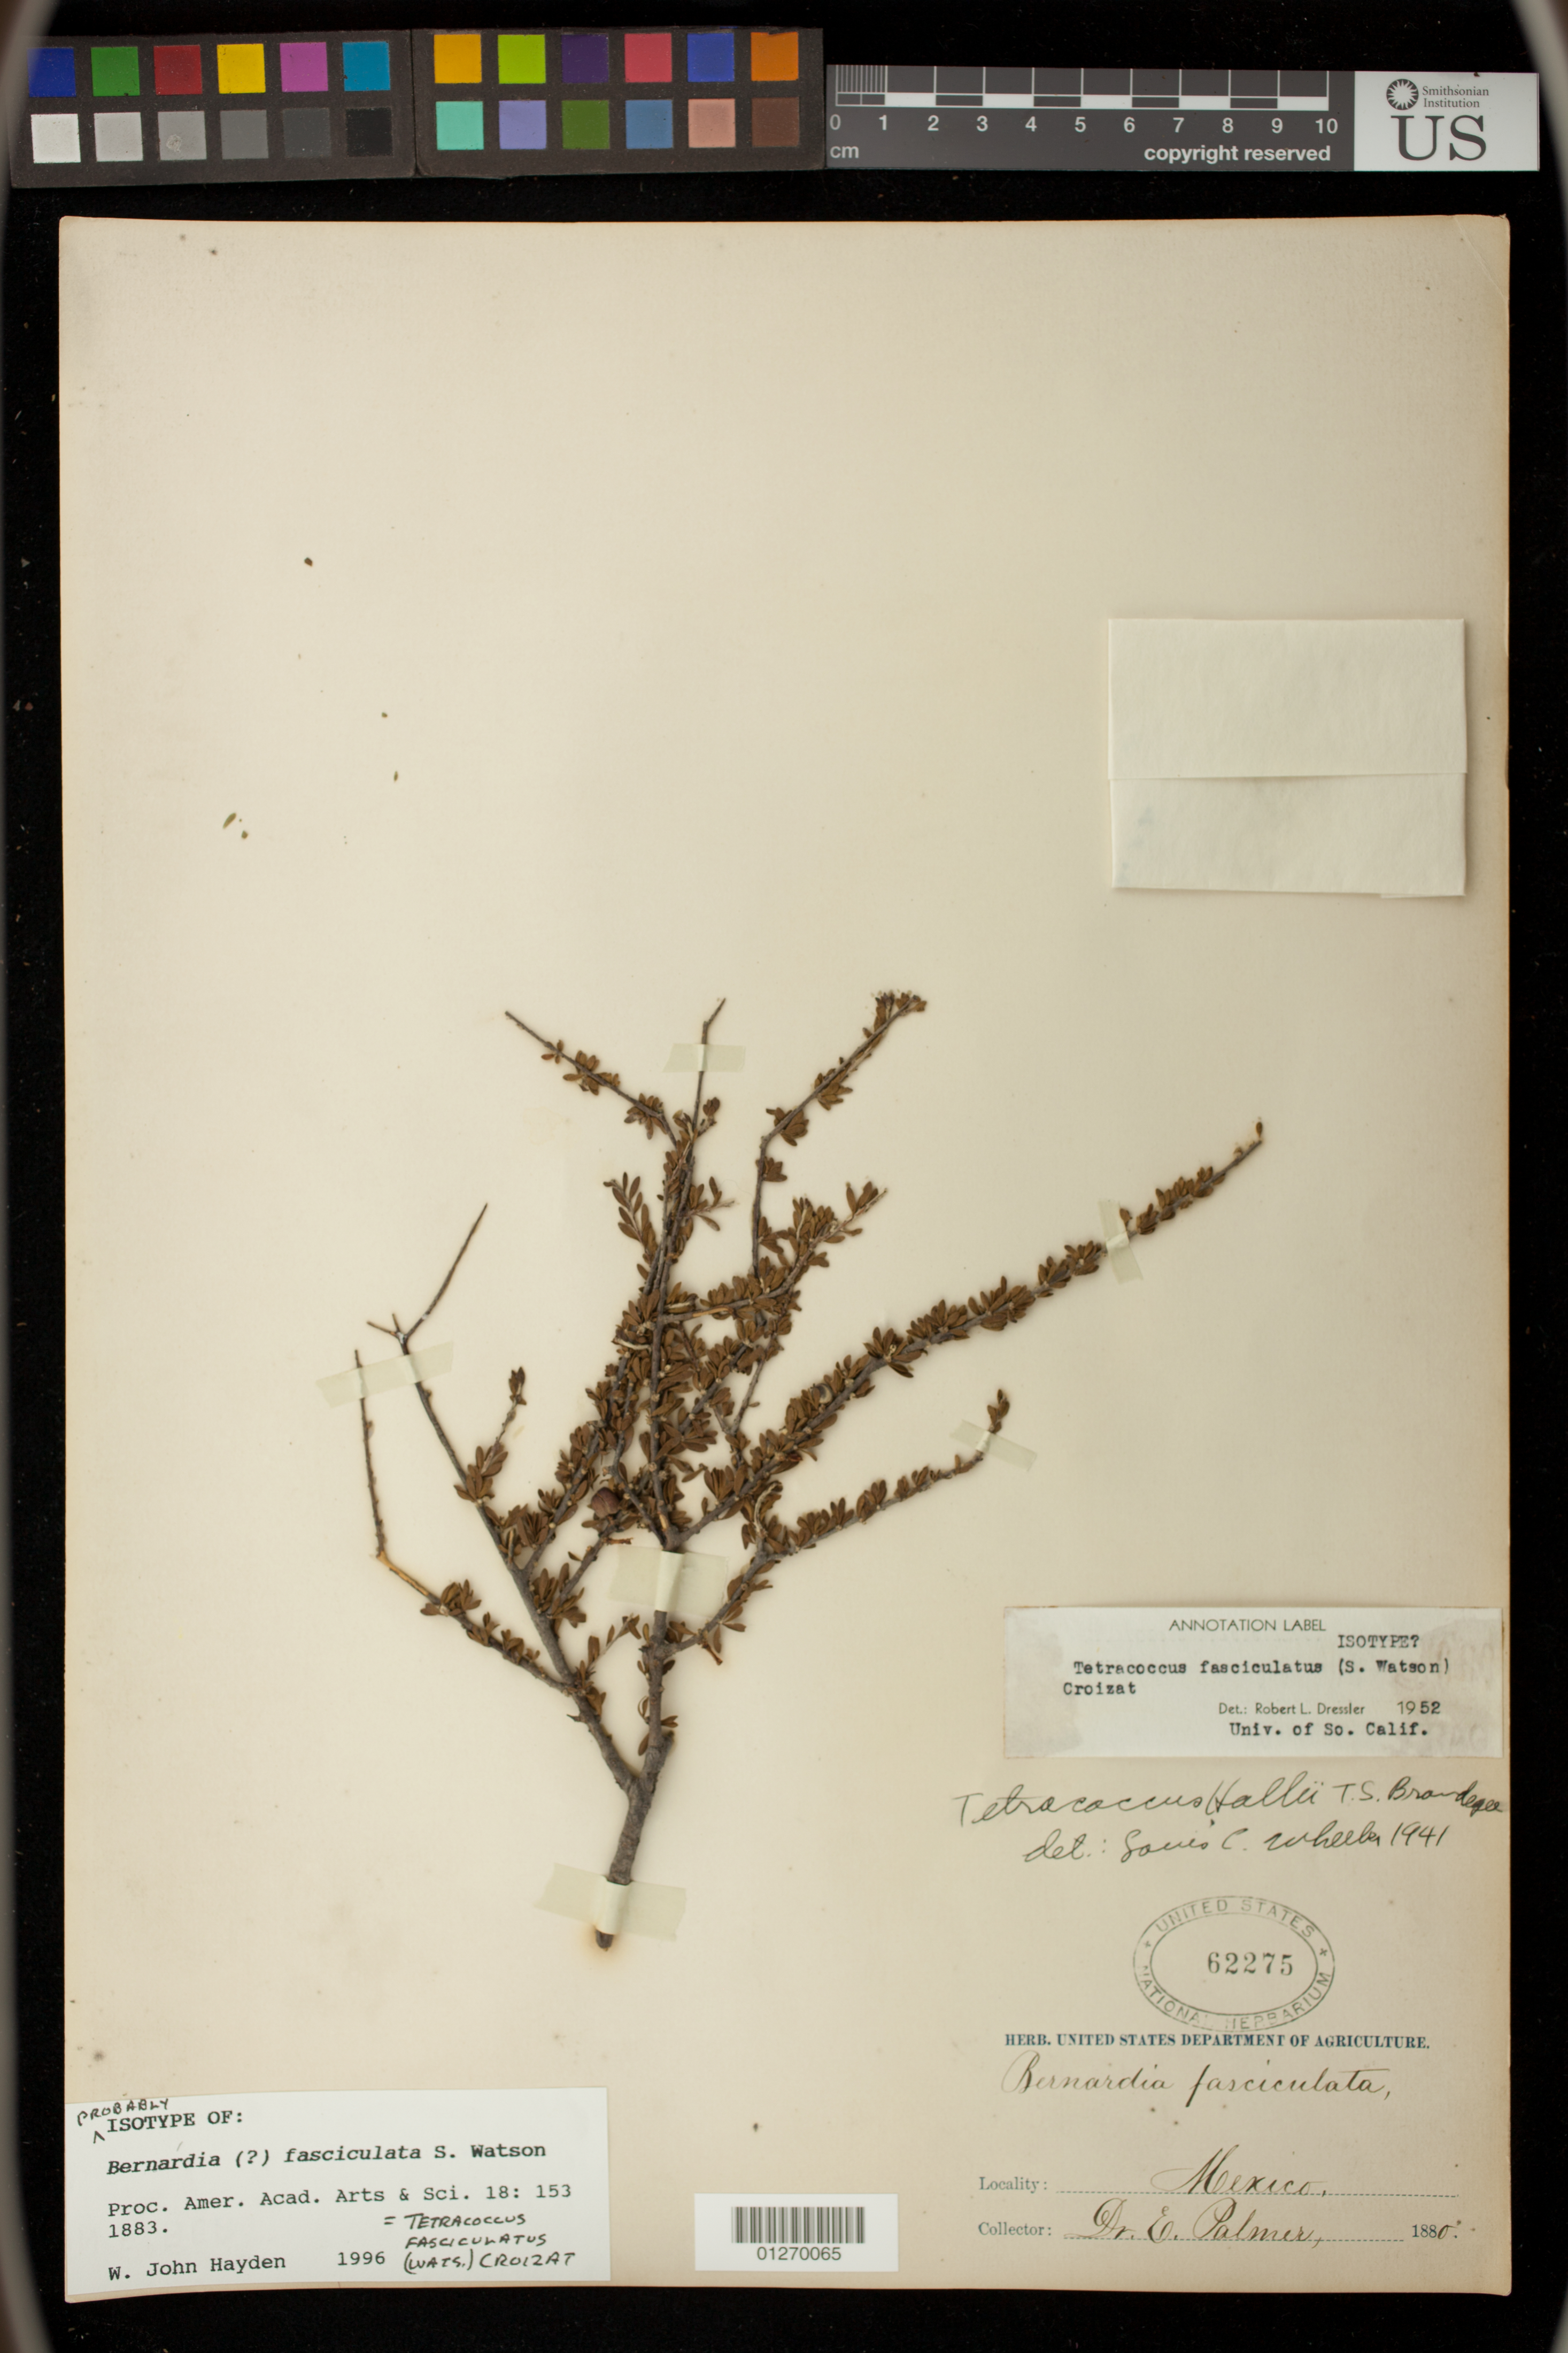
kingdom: Plantae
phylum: Tracheophyta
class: Magnoliopsida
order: Malpighiales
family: Picrodendraceae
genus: Tetracoccus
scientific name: Tetracoccus fasciculatus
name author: (S. Watson) Croizat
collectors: E. Palmer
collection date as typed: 1880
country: Mexico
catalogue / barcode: US 62275